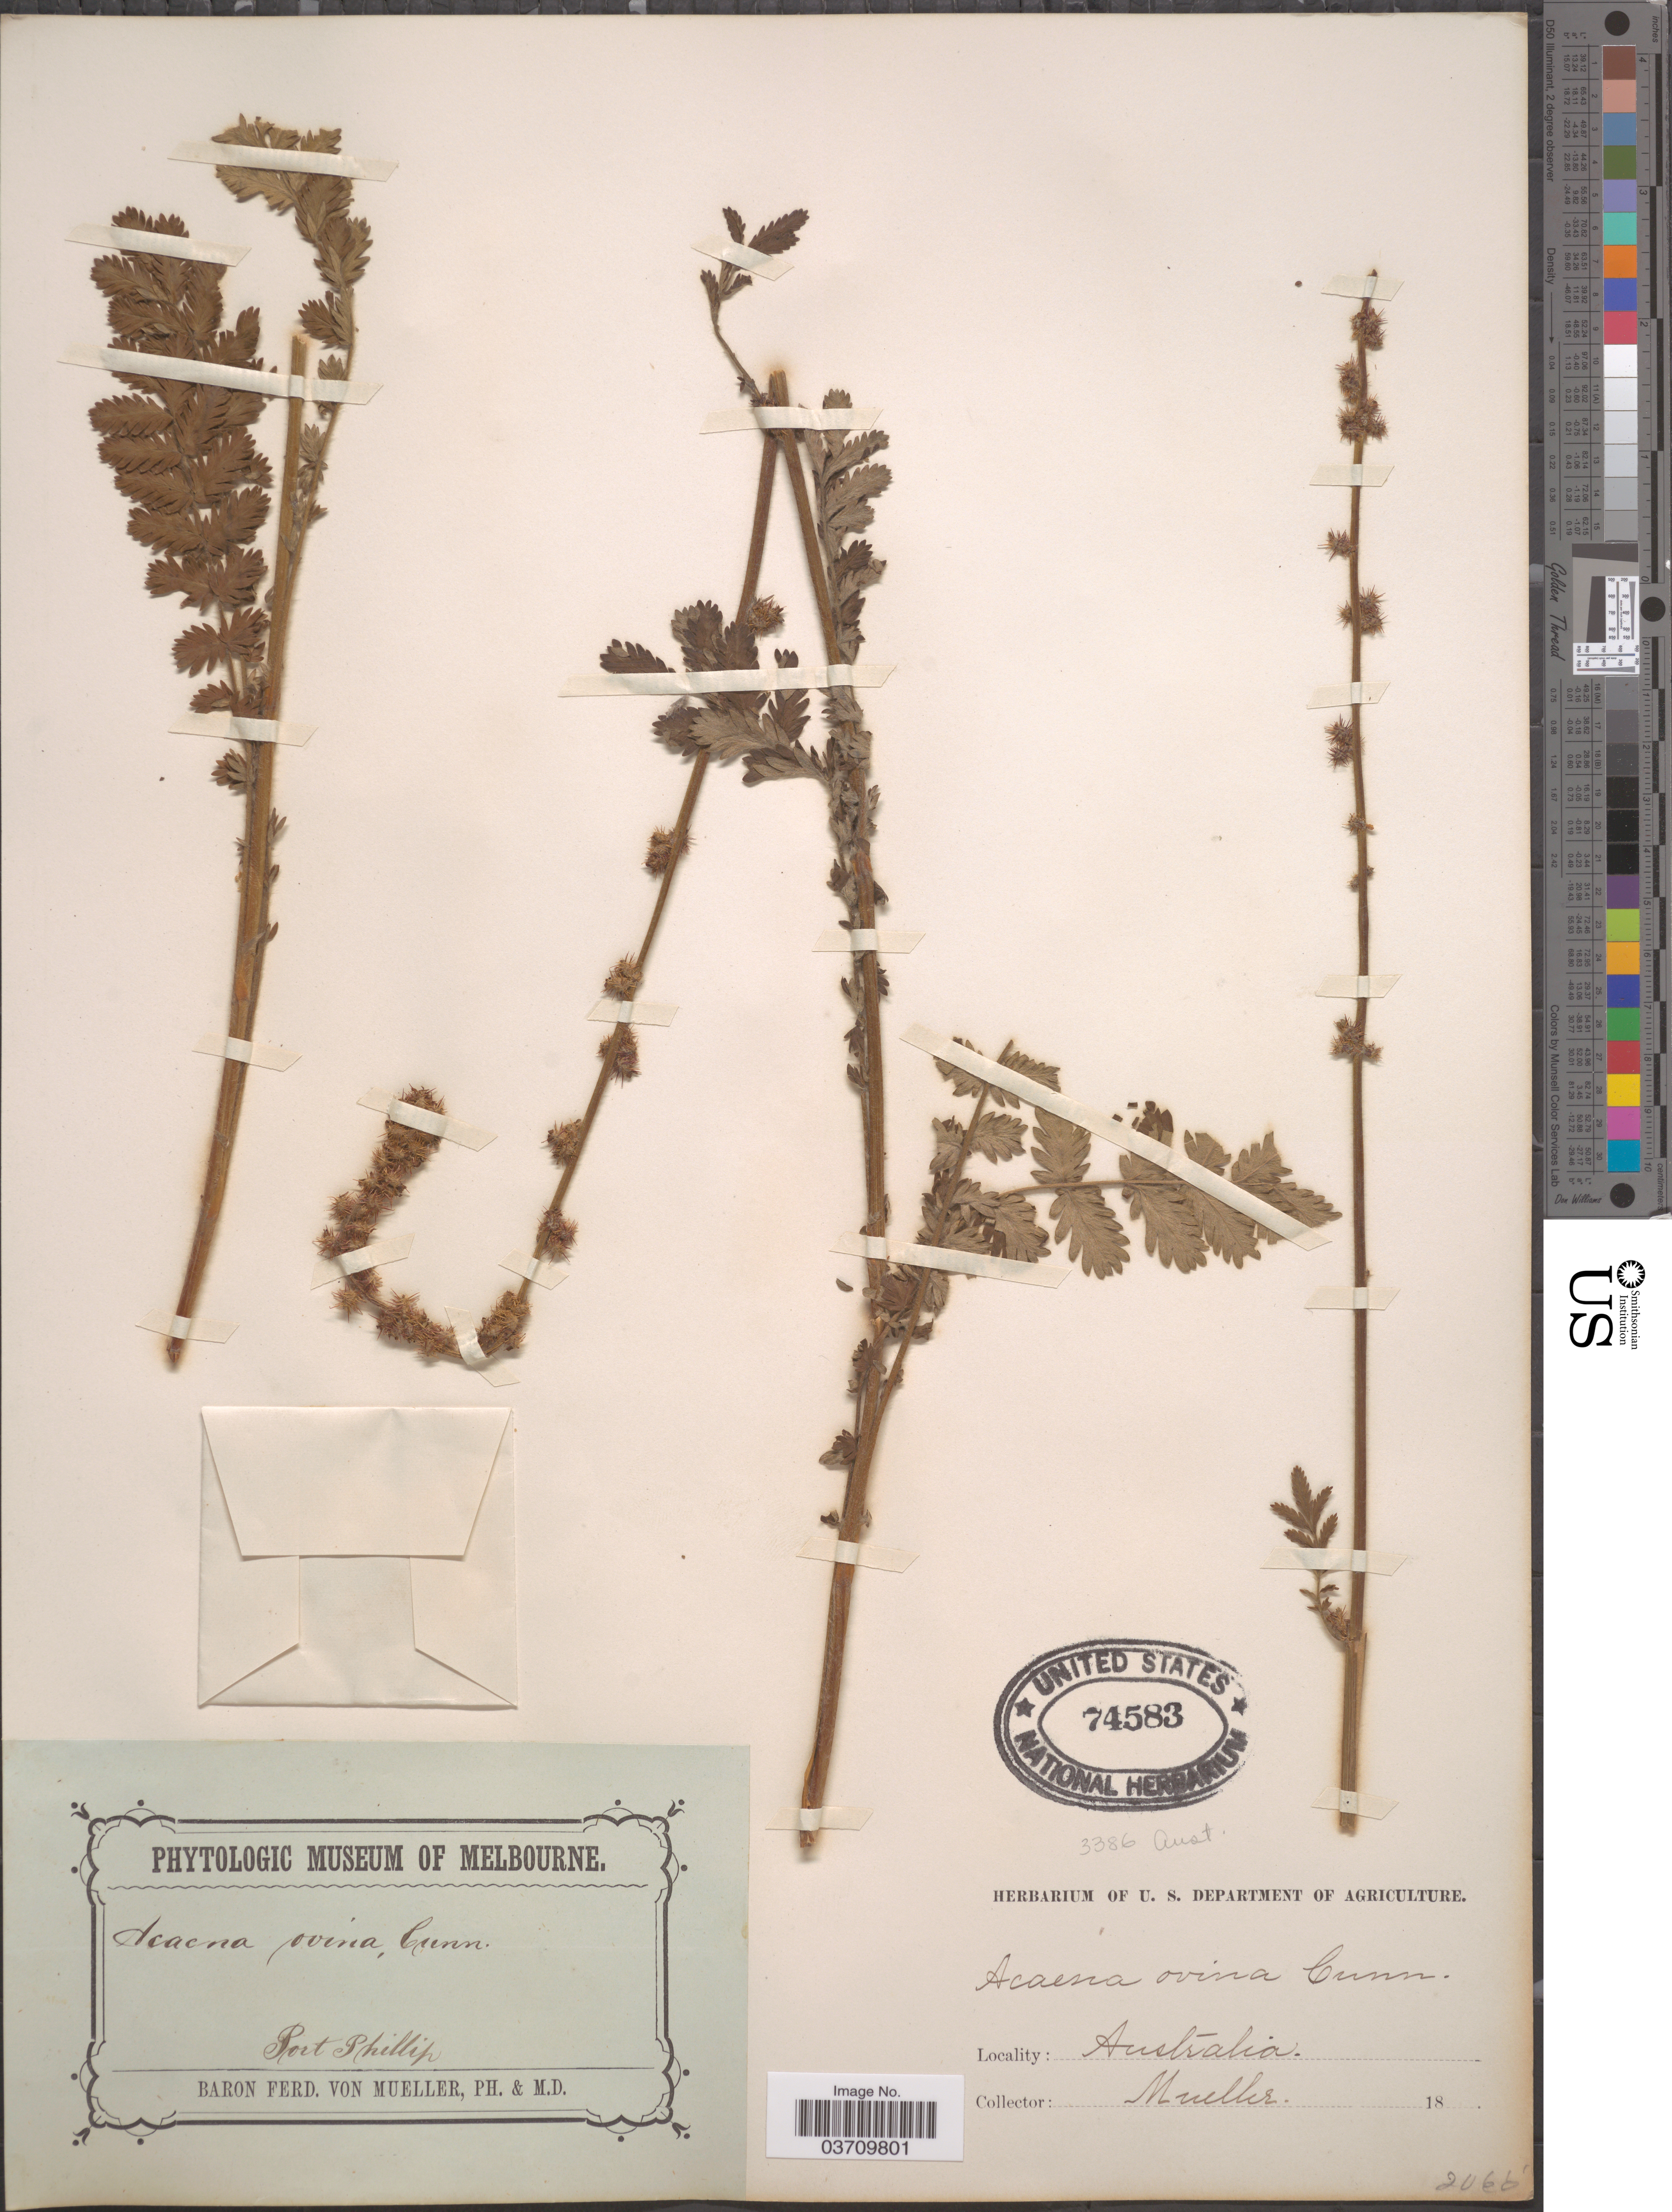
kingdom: Plantae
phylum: Tracheophyta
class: Magnoliopsida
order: Rosales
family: Rosaceae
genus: Acaena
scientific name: Acaena ovina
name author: A. Cunn.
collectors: F. Mueller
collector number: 2065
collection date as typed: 18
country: Australia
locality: Port Phillip.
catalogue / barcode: US 74583